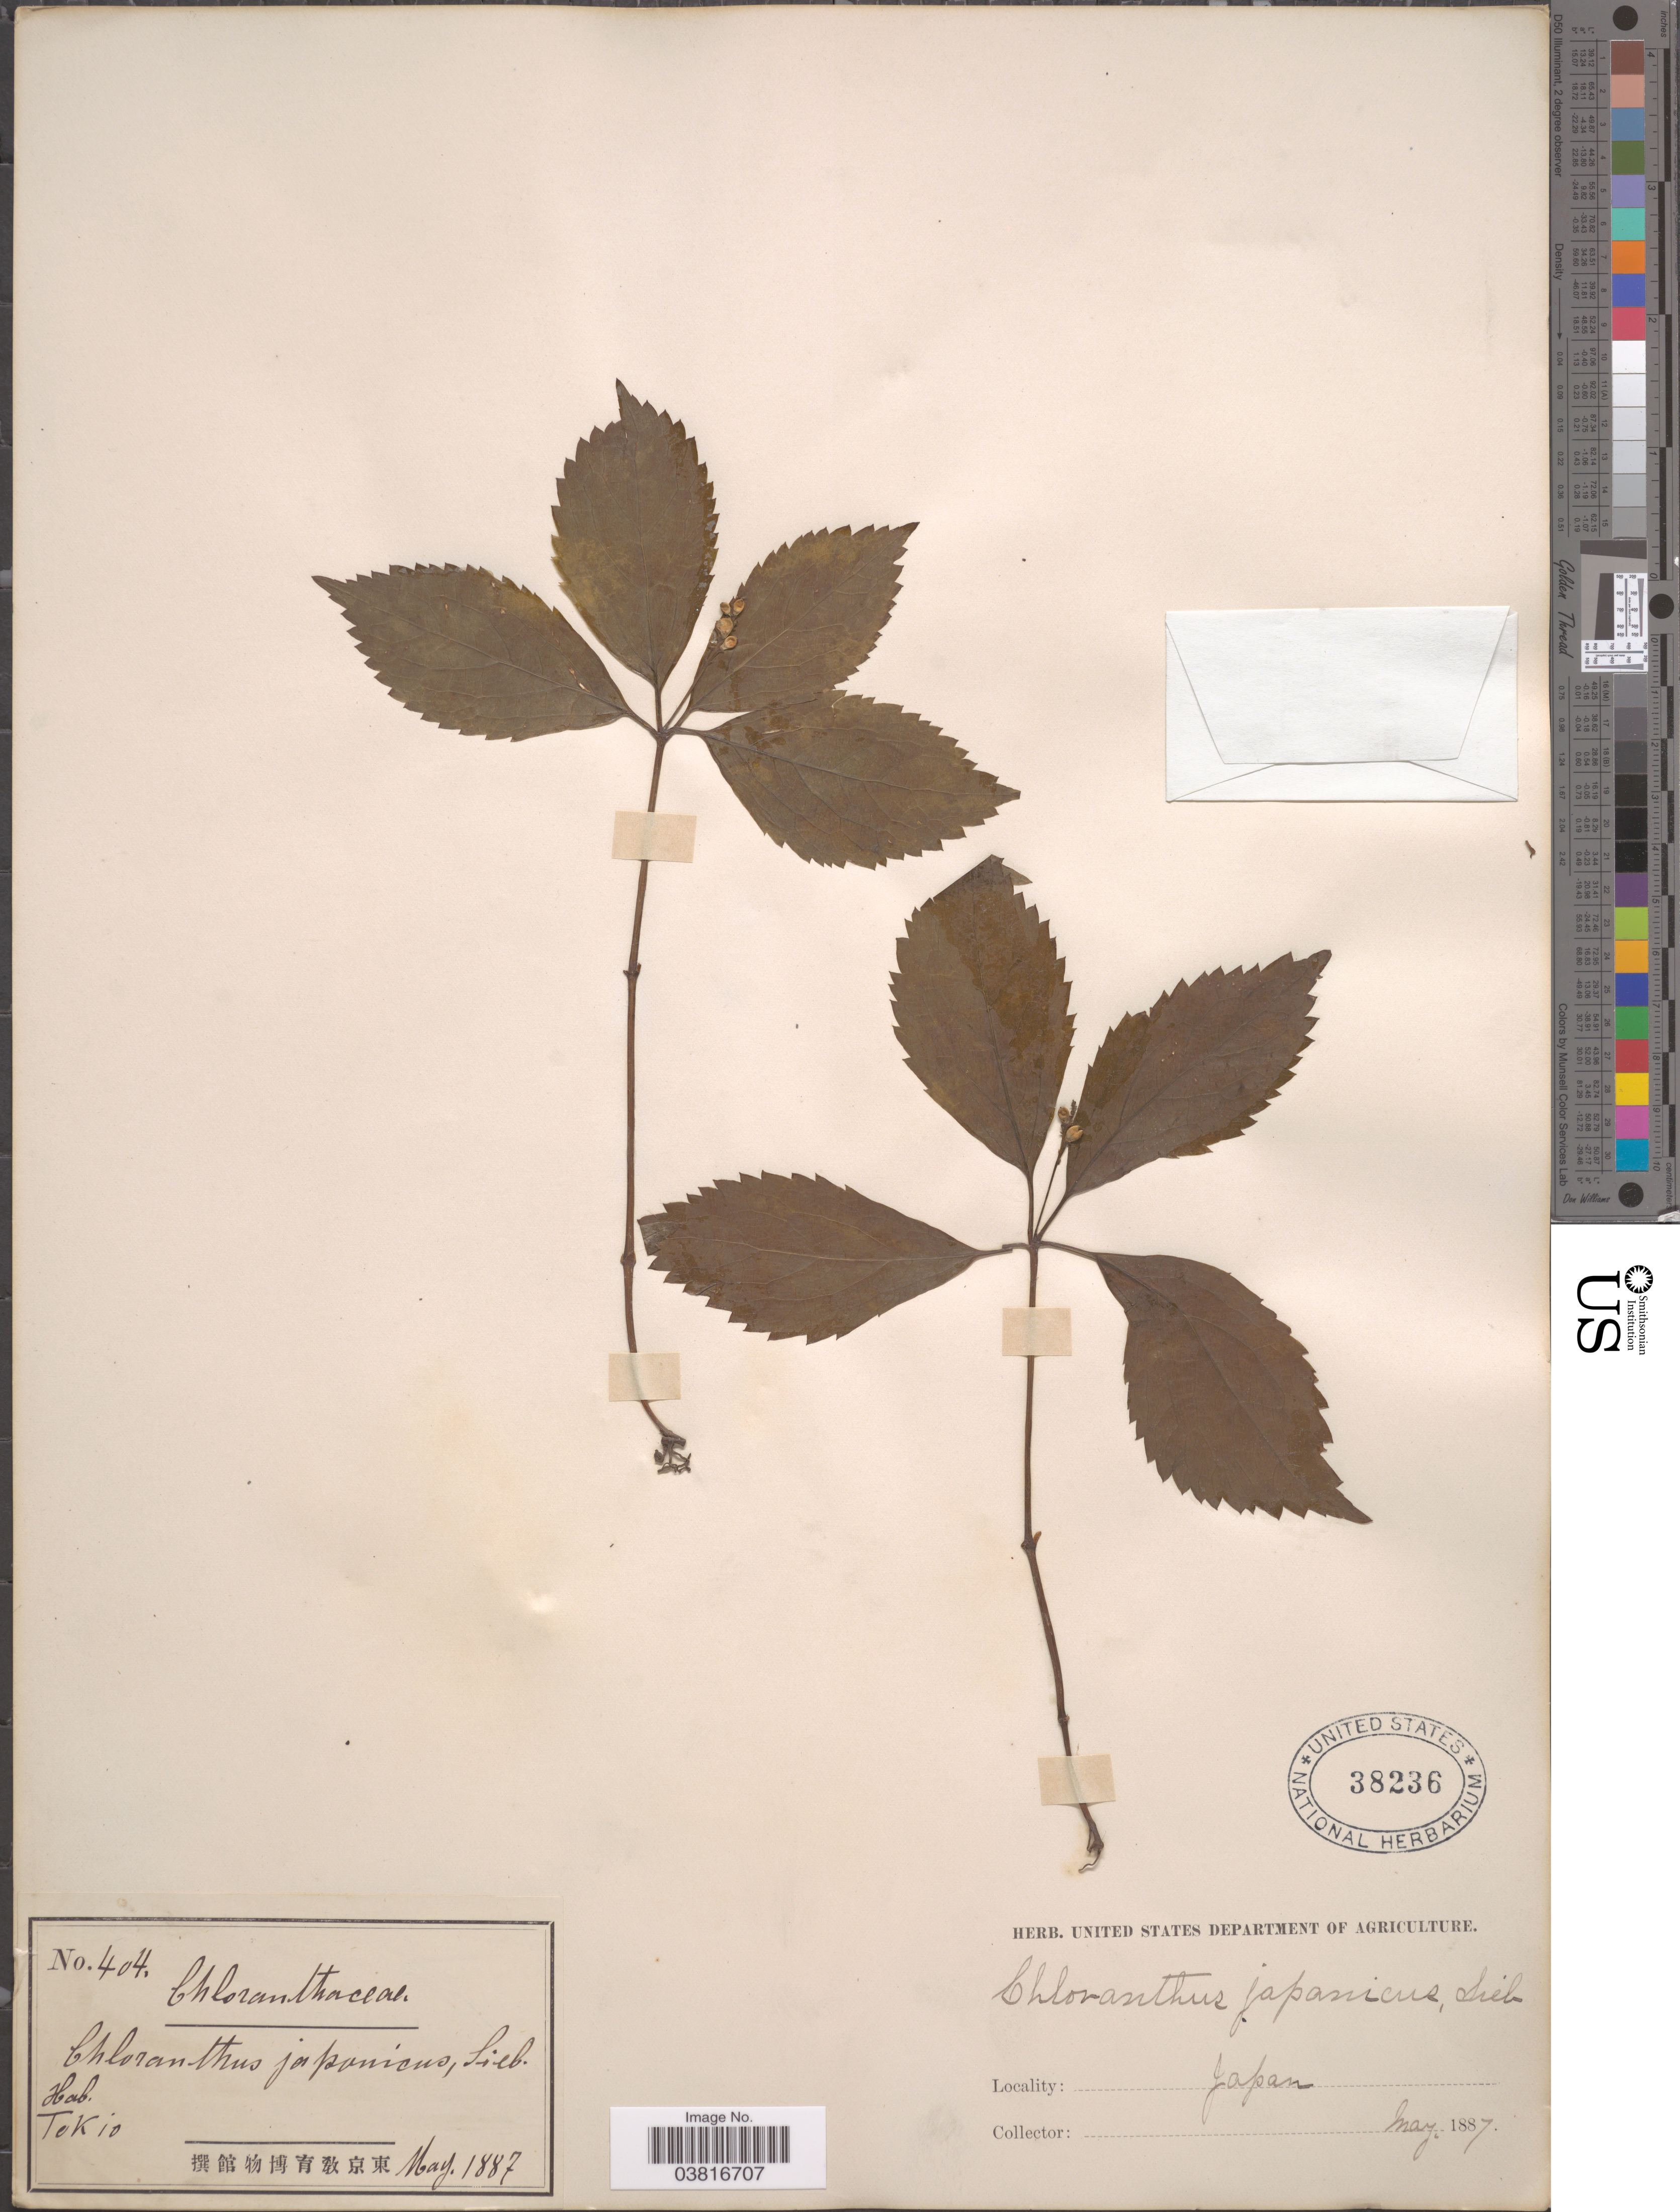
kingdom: Plantae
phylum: Tracheophyta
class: Magnoliopsida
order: Chloranthales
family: Chloranthaceae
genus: Chloranthus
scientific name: Chloranthus japonicus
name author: Siebold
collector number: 404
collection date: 1887-05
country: Japan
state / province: Tokyo, Federal City of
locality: Tokio.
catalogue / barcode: US 38236